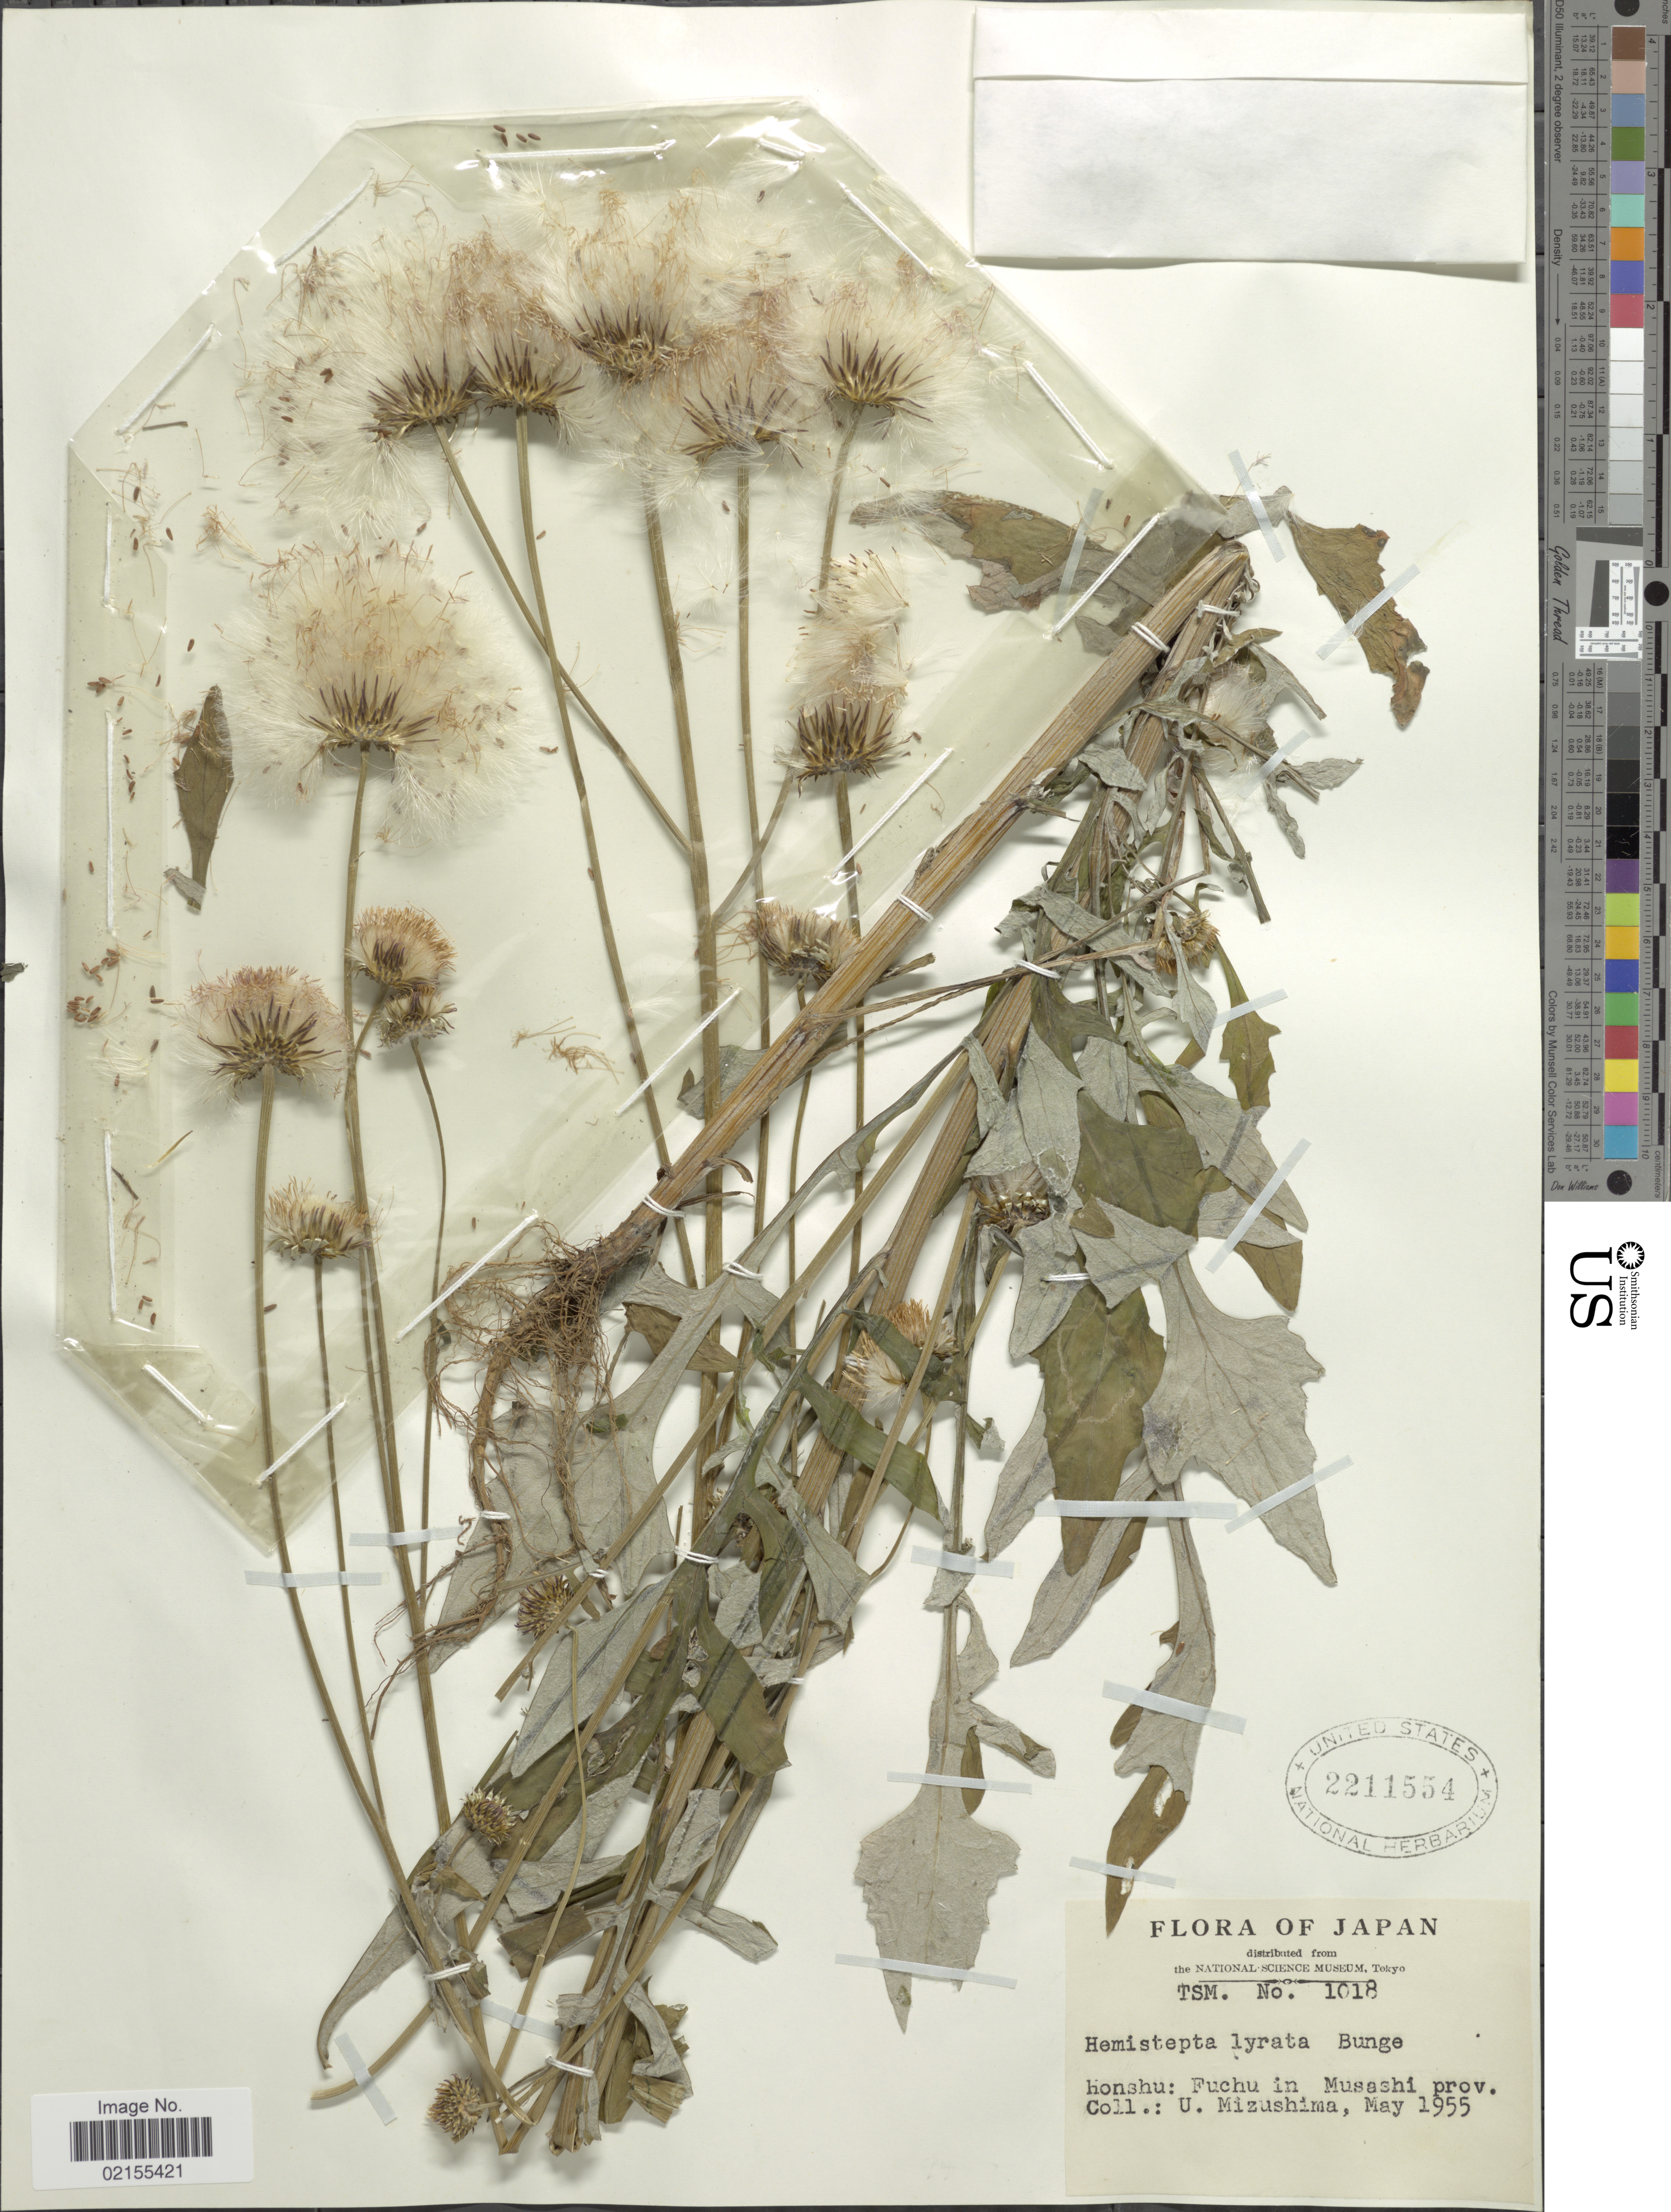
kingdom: Plantae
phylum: Tracheophyta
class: Magnoliopsida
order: Asterales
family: Asteraceae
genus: Hemistepta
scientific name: Hemistepta lyrata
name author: Bunge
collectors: U. Mizushima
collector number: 1018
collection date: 1955-05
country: Japan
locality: Honshu, Fuchu in Musashi Prov.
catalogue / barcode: US 2211554